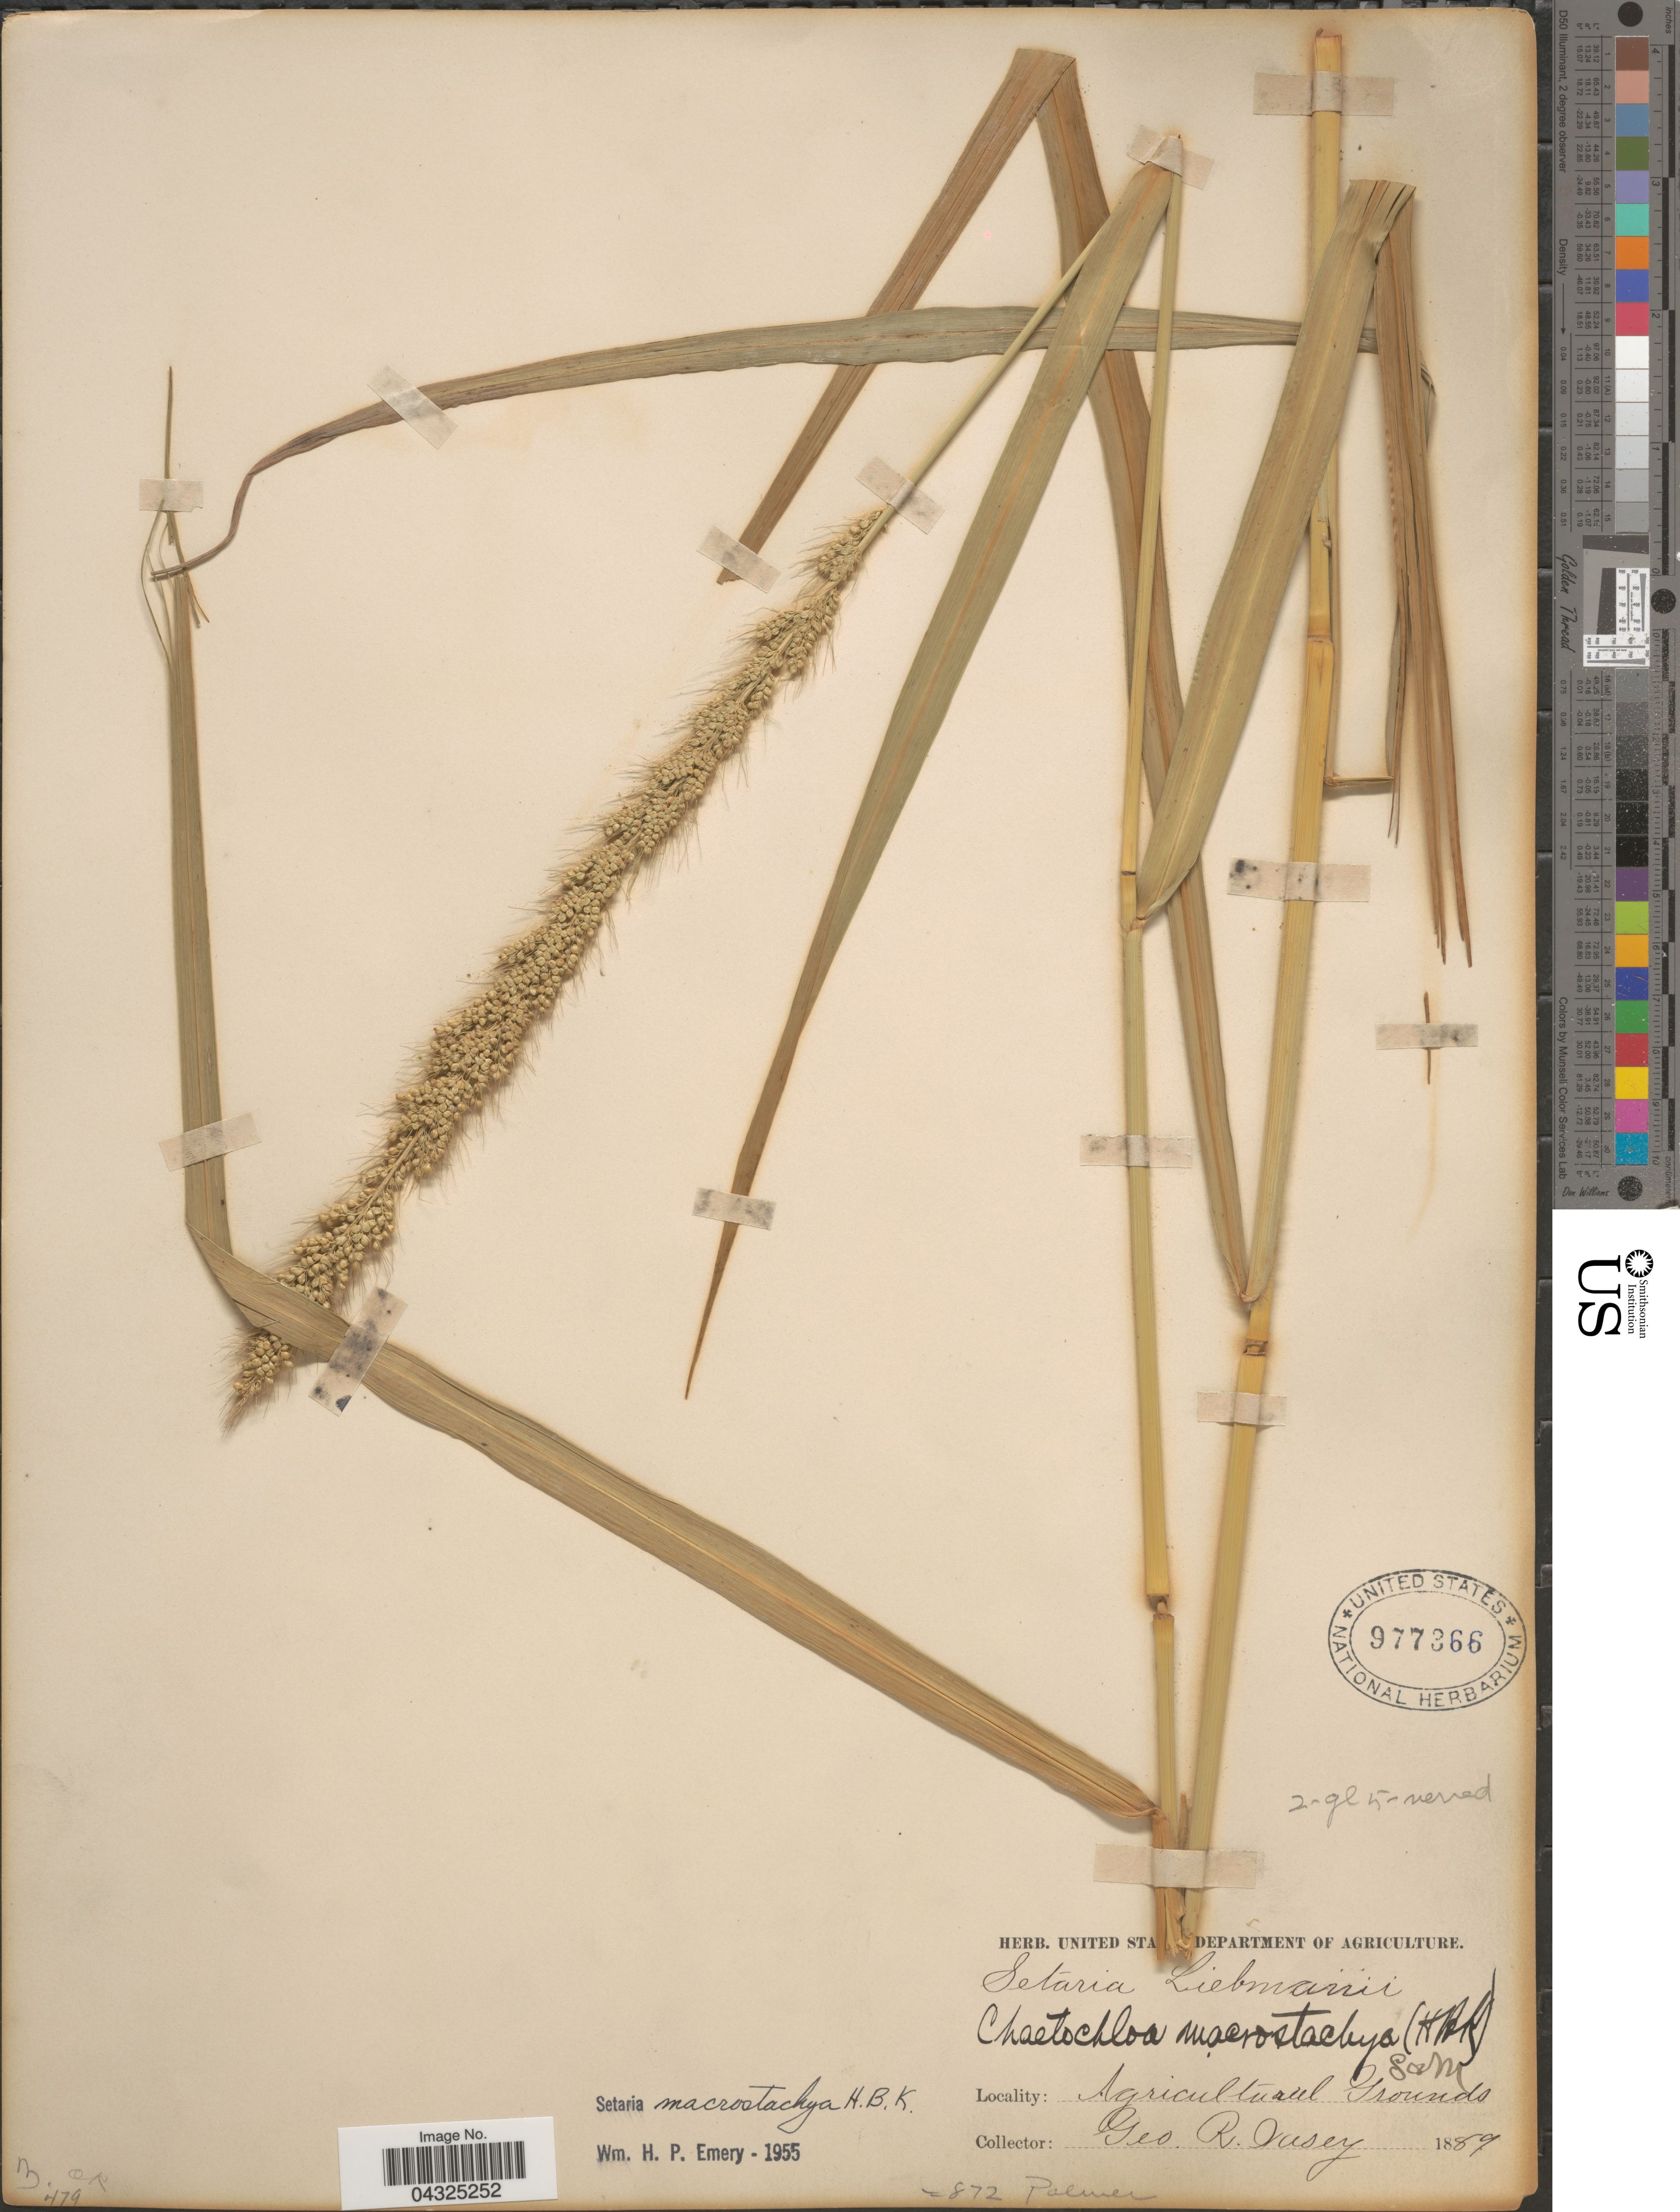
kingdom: Plantae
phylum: Tracheophyta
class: Liliopsida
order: Poales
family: Poaceae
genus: Setaria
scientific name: Setaria macrostachya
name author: Kunth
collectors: G. R. Vasey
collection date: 1889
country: United States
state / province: District of Columbia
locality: Agricultural Grounds.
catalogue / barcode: US 977366